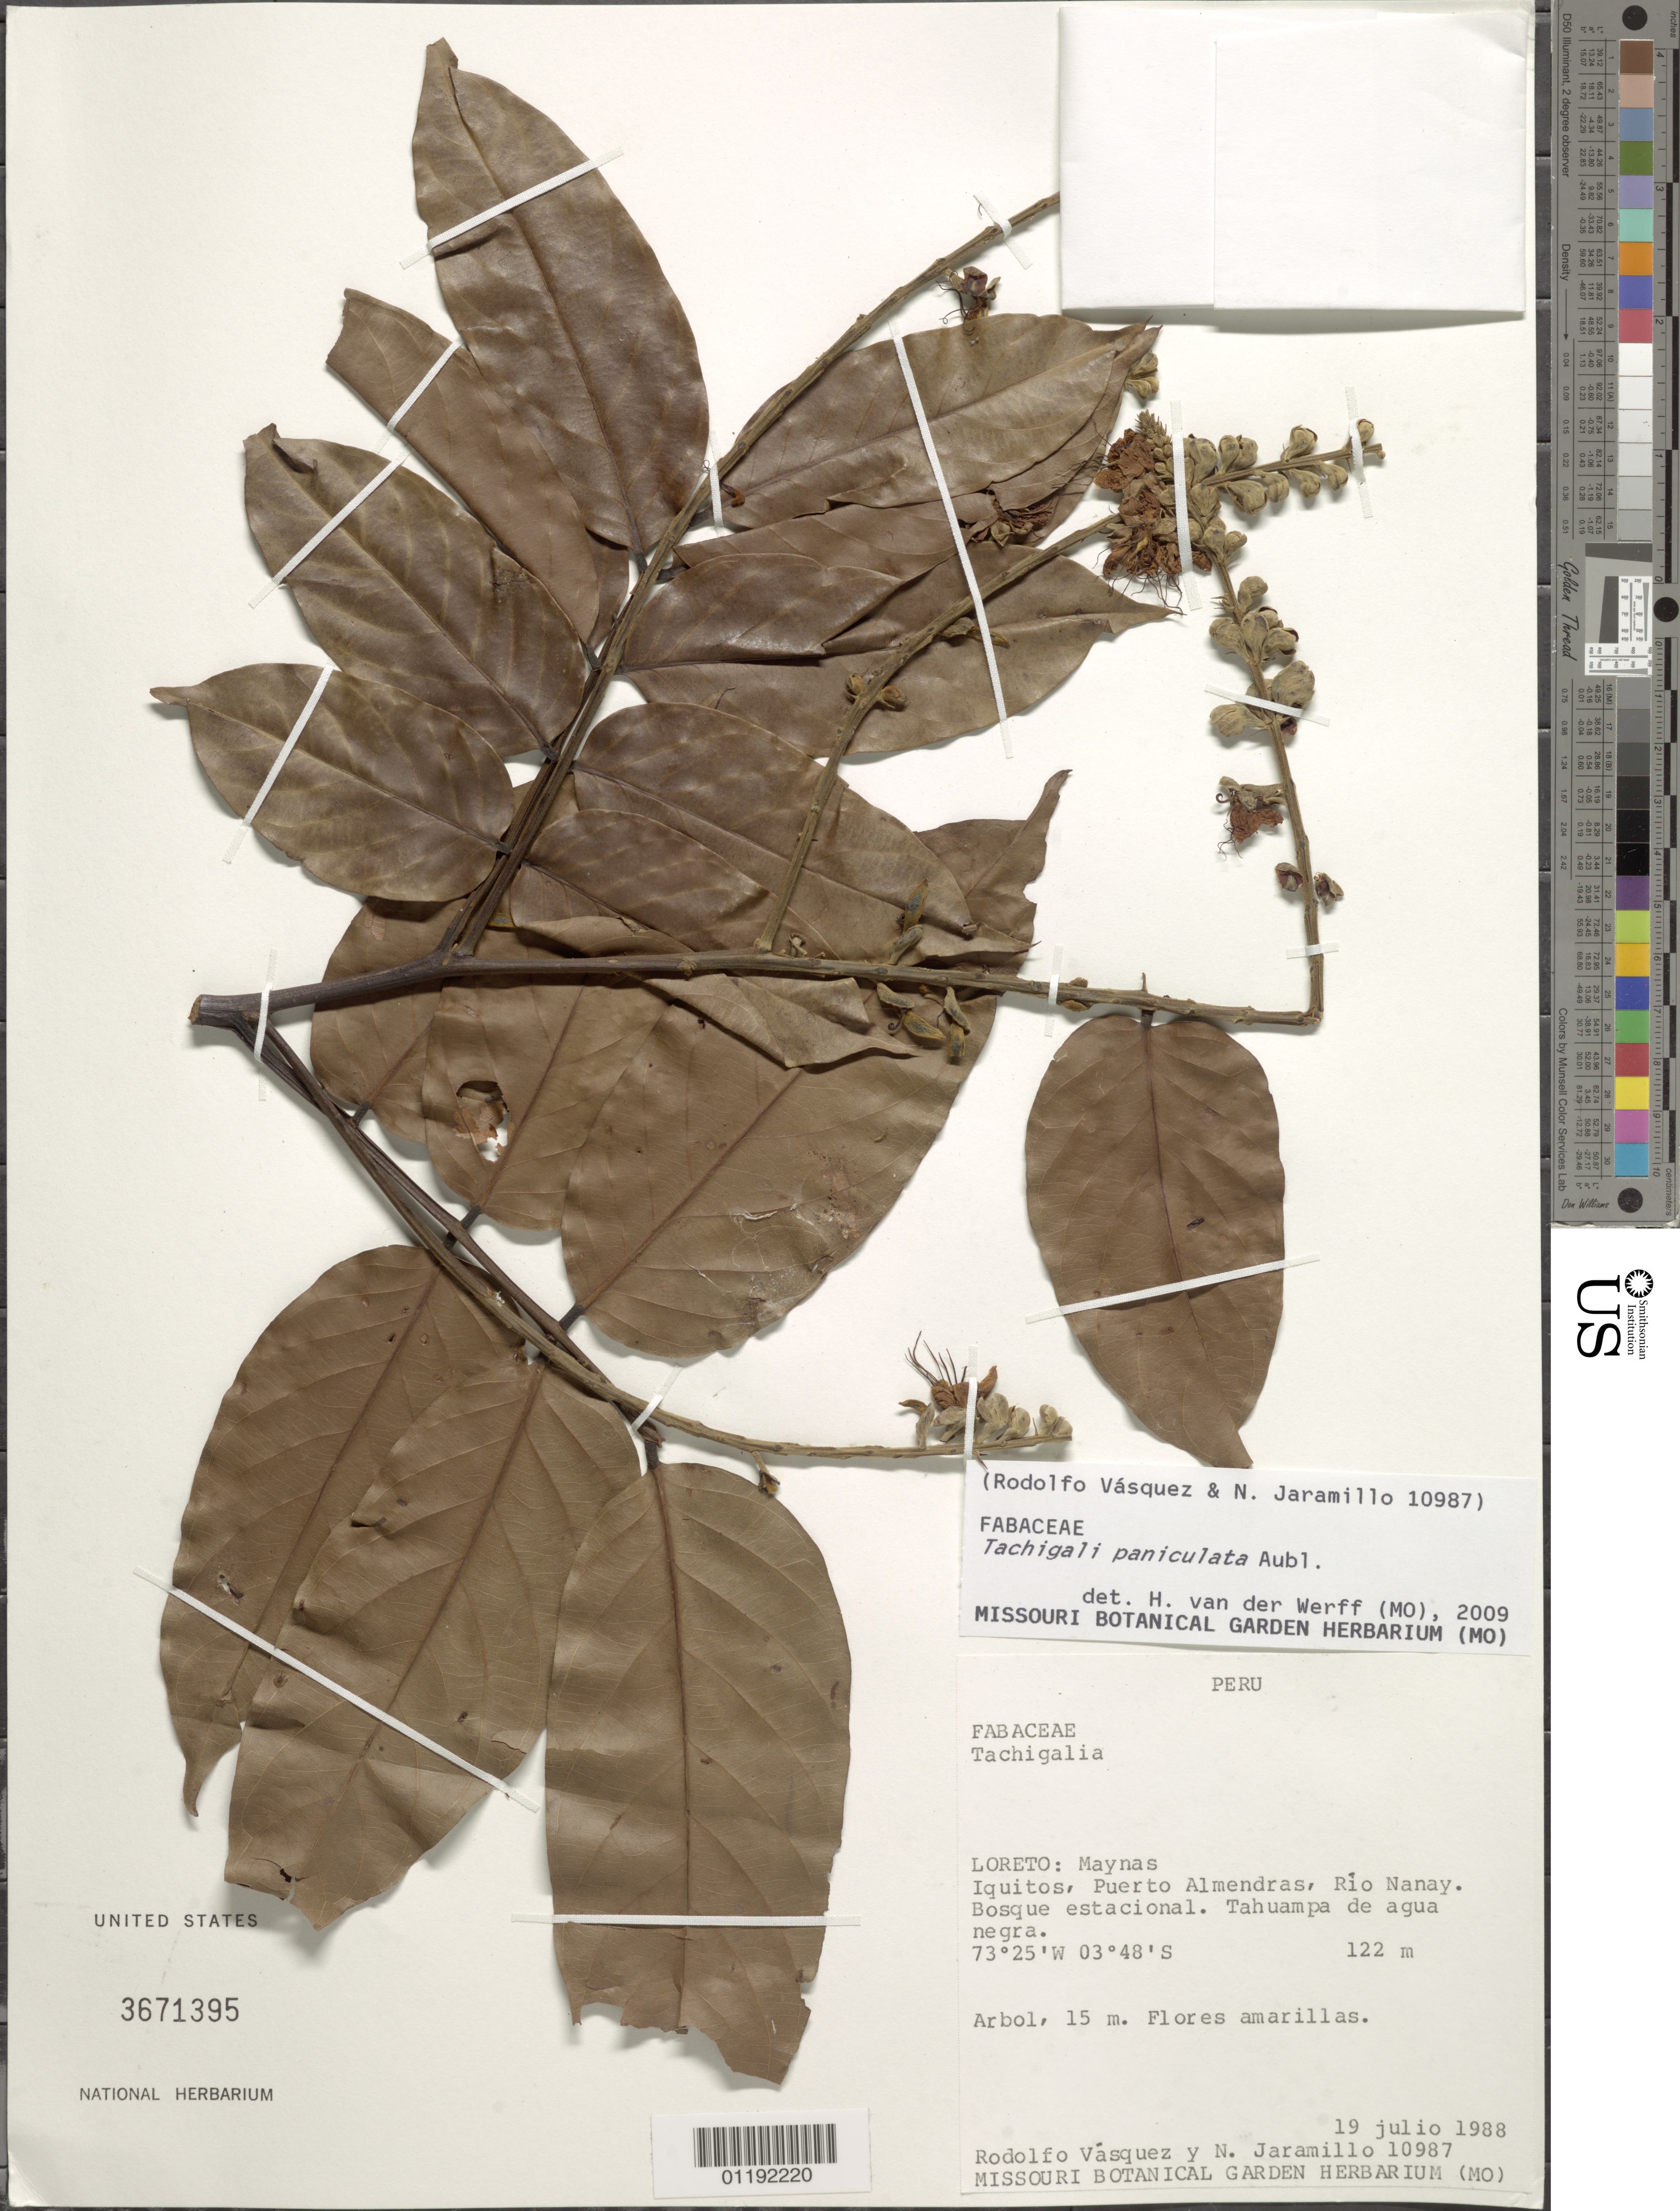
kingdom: Plantae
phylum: Tracheophyta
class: Magnoliopsida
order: Fabales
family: Fabaceae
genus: Tachigali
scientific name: Tachigali paniculata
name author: Aubl.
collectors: R. Vásquez & N. Jaramillo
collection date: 1988-07-19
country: Peru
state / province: Loreto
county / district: Maynas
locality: Iquitos, Puerto Almendras, Rio Nanay.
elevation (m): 122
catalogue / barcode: US 3671395